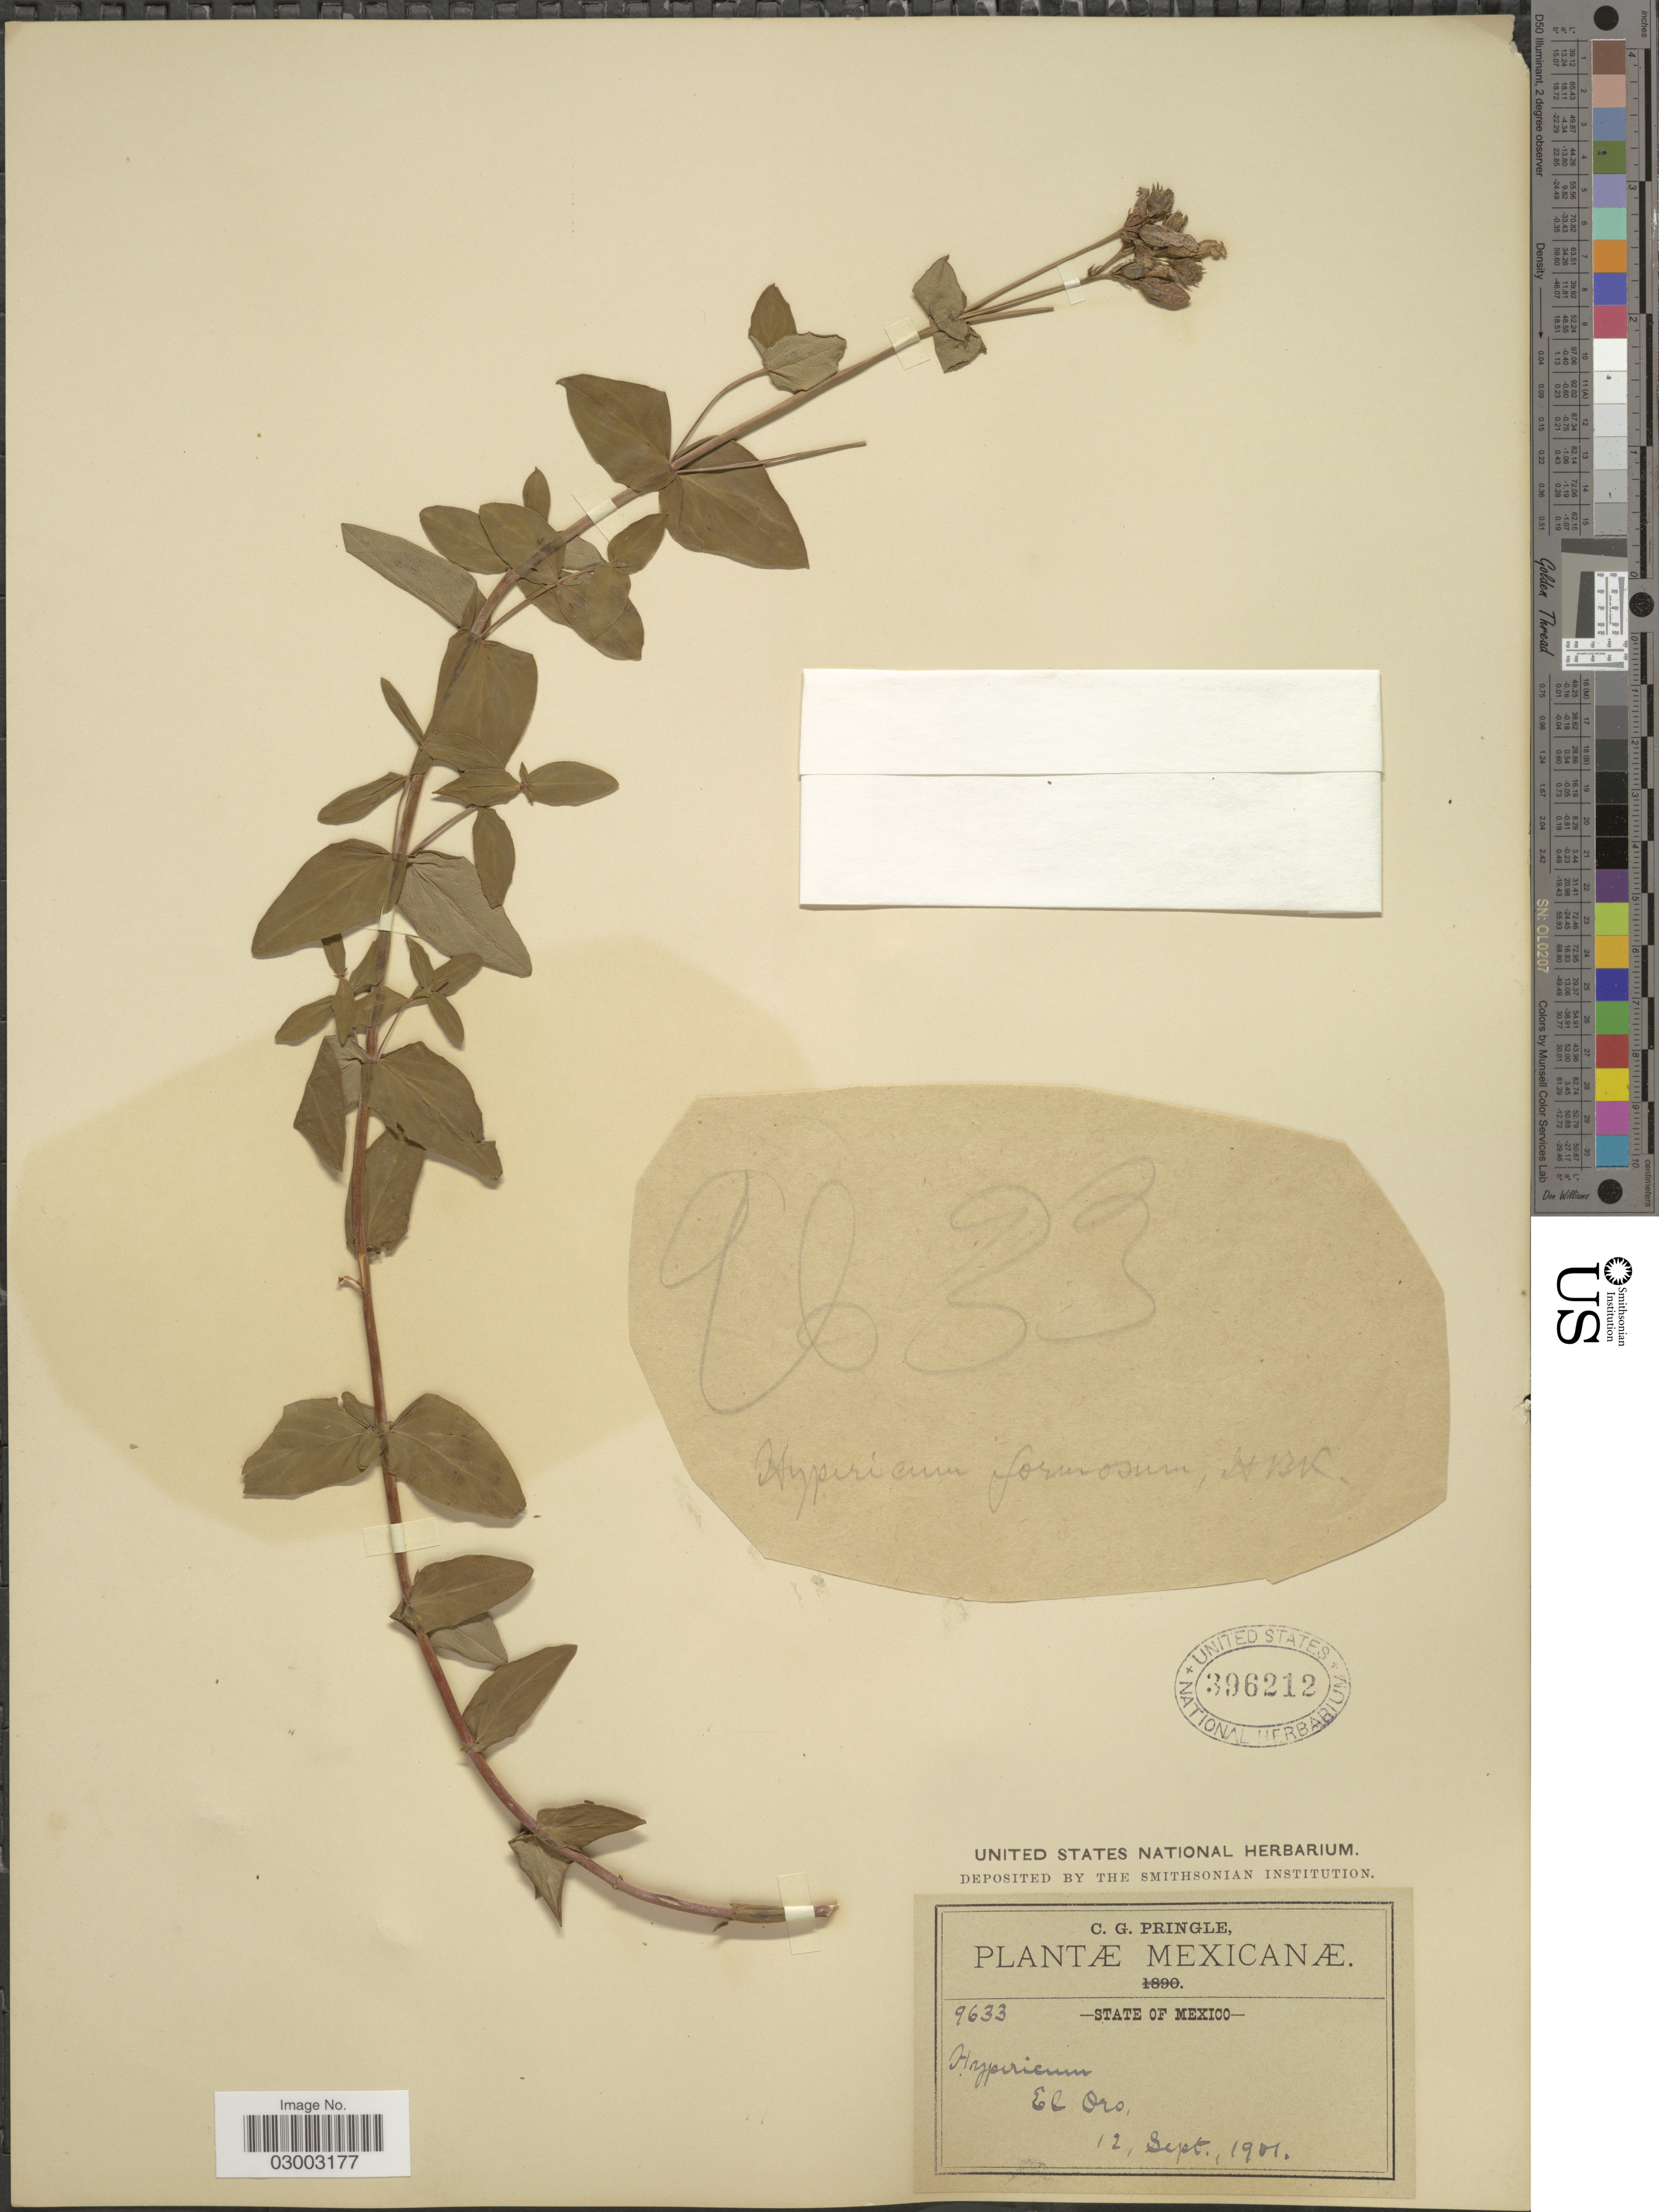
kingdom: Plantae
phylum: Tracheophyta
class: Magnoliopsida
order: Malpighiales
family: Hypericaceae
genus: Hypericum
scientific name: Hypericum formosum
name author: Kunth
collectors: C. G. Pringle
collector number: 9633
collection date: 1901-09-12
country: Mexico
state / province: México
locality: El Oro.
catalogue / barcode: US 396212